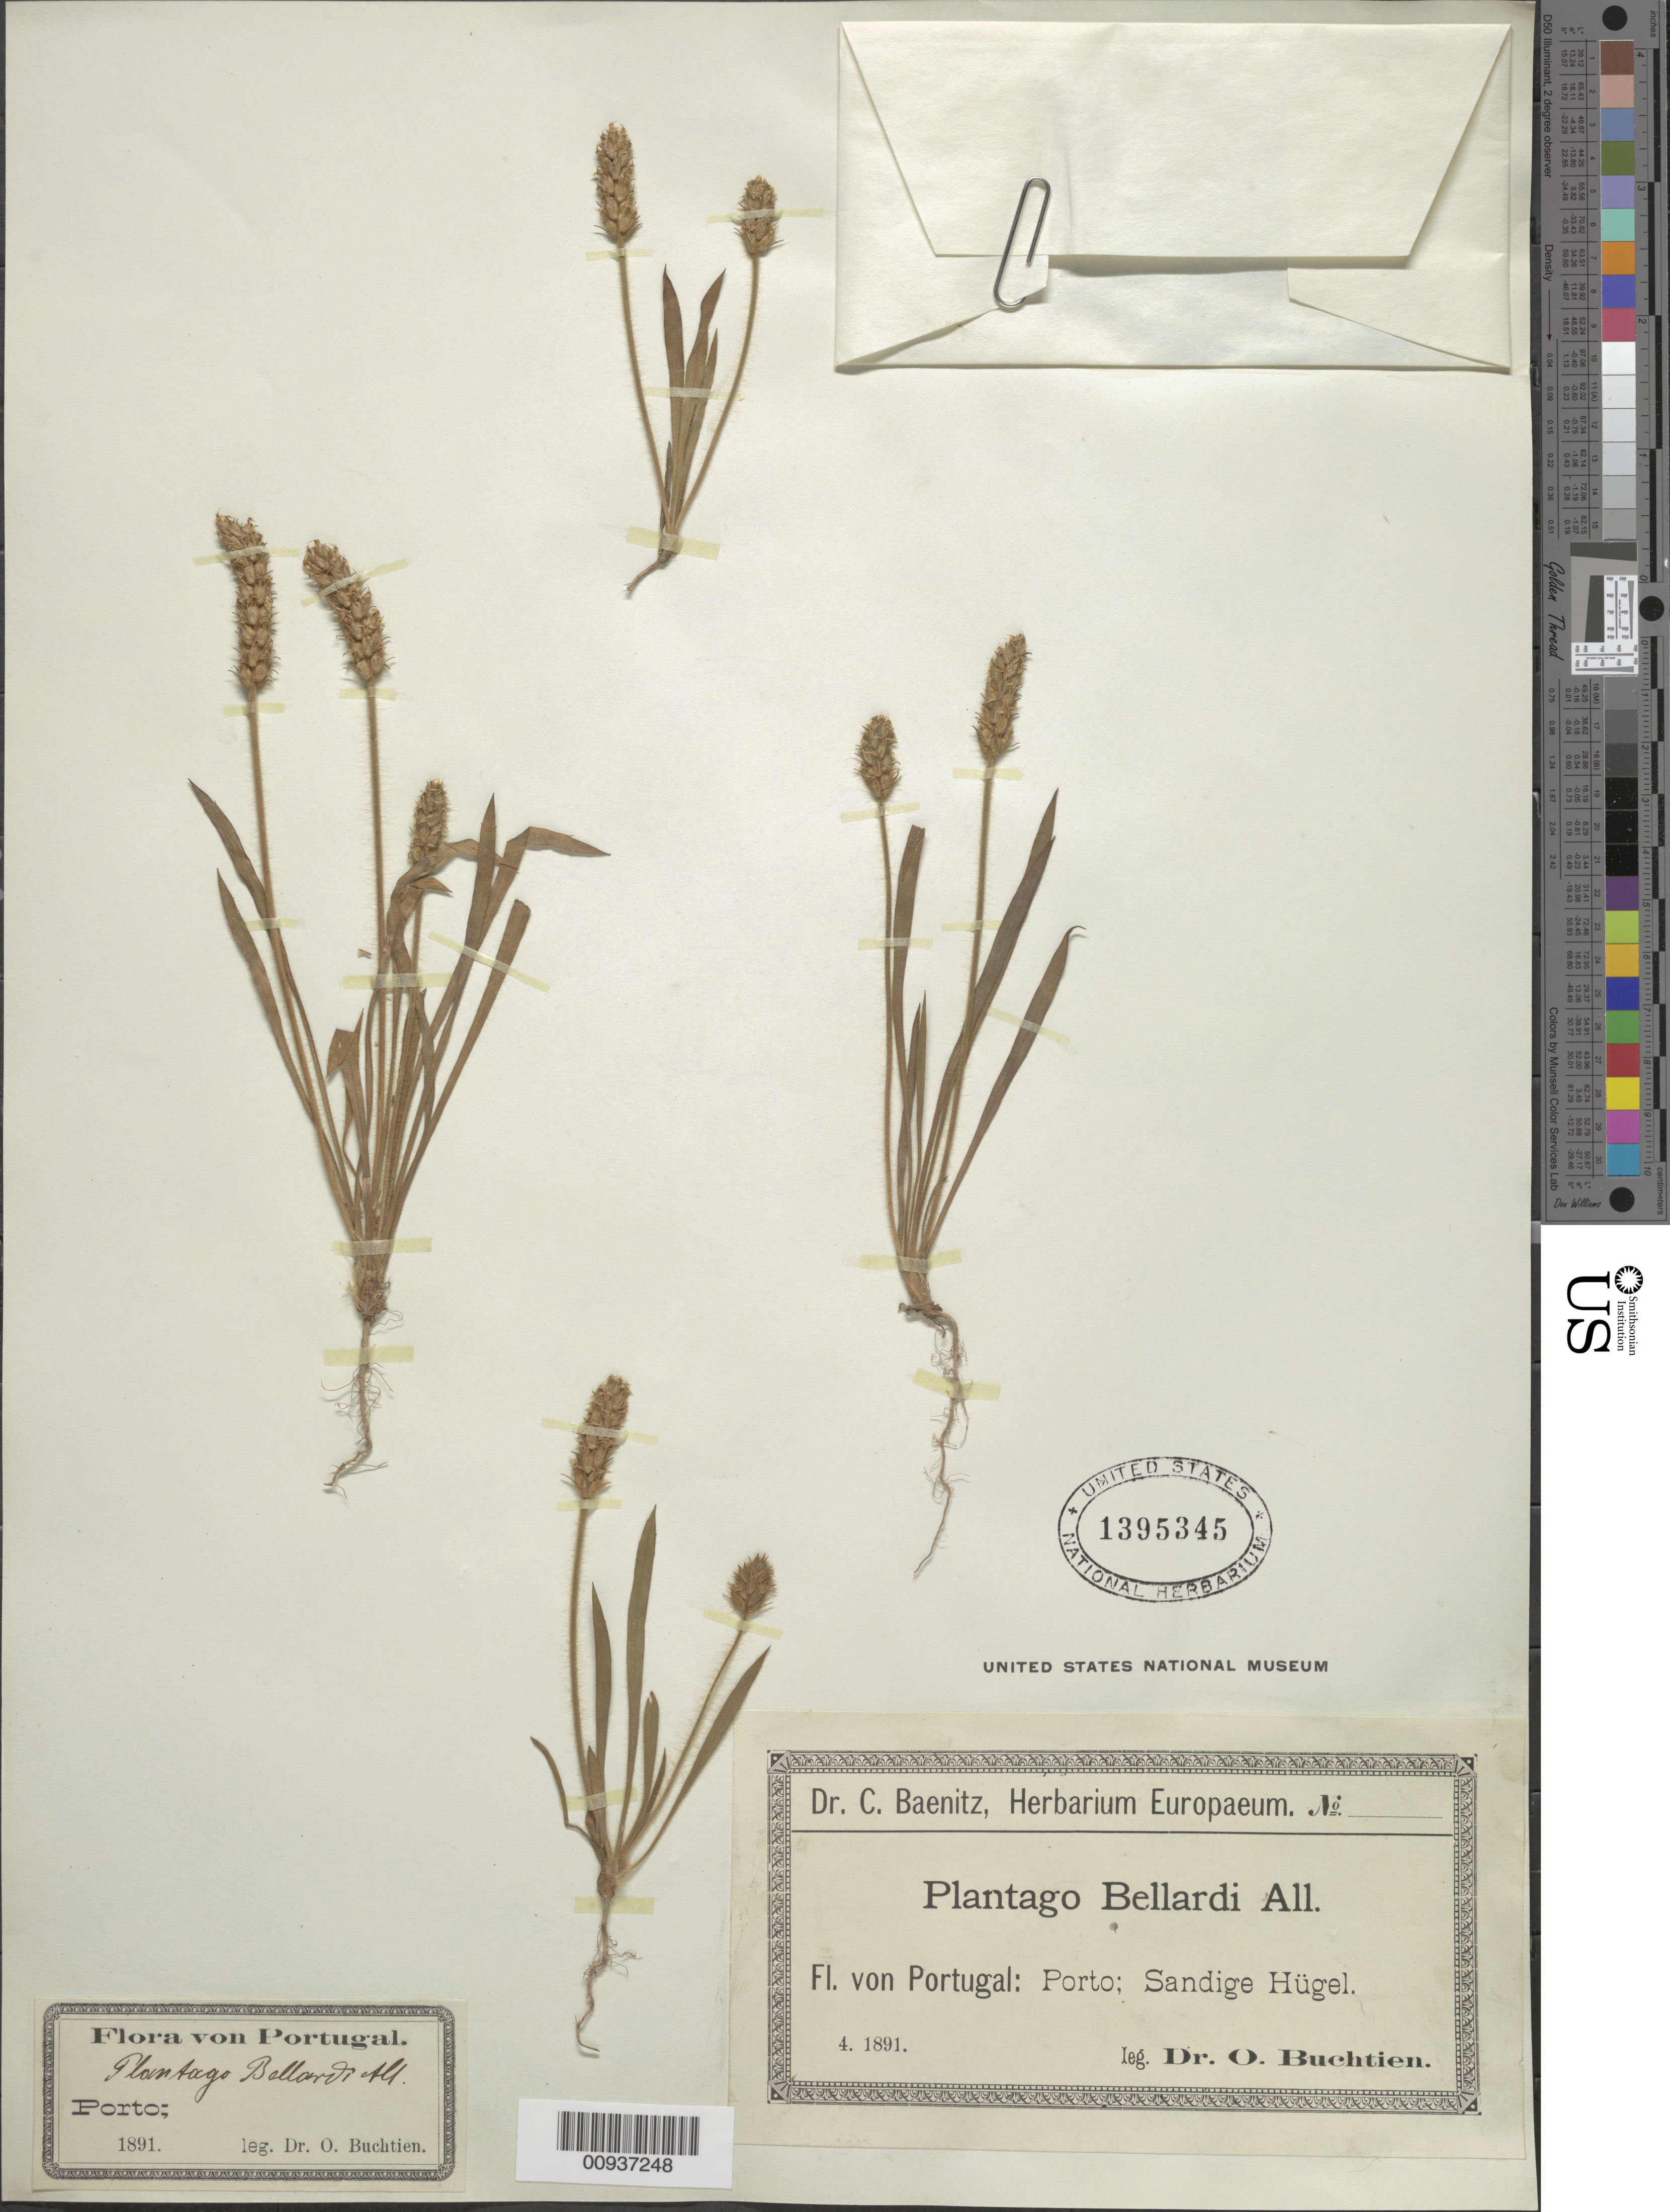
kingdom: Plantae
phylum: Tracheophyta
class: Magnoliopsida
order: Lamiales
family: Plantaginaceae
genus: Plantago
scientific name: Plantago bellardi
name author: All.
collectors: O. Buchtien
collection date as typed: Apr 1891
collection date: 1891-04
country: Portugal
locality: Fl. Von Portugal: Porto; Sandige Hügel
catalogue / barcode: US 1395345